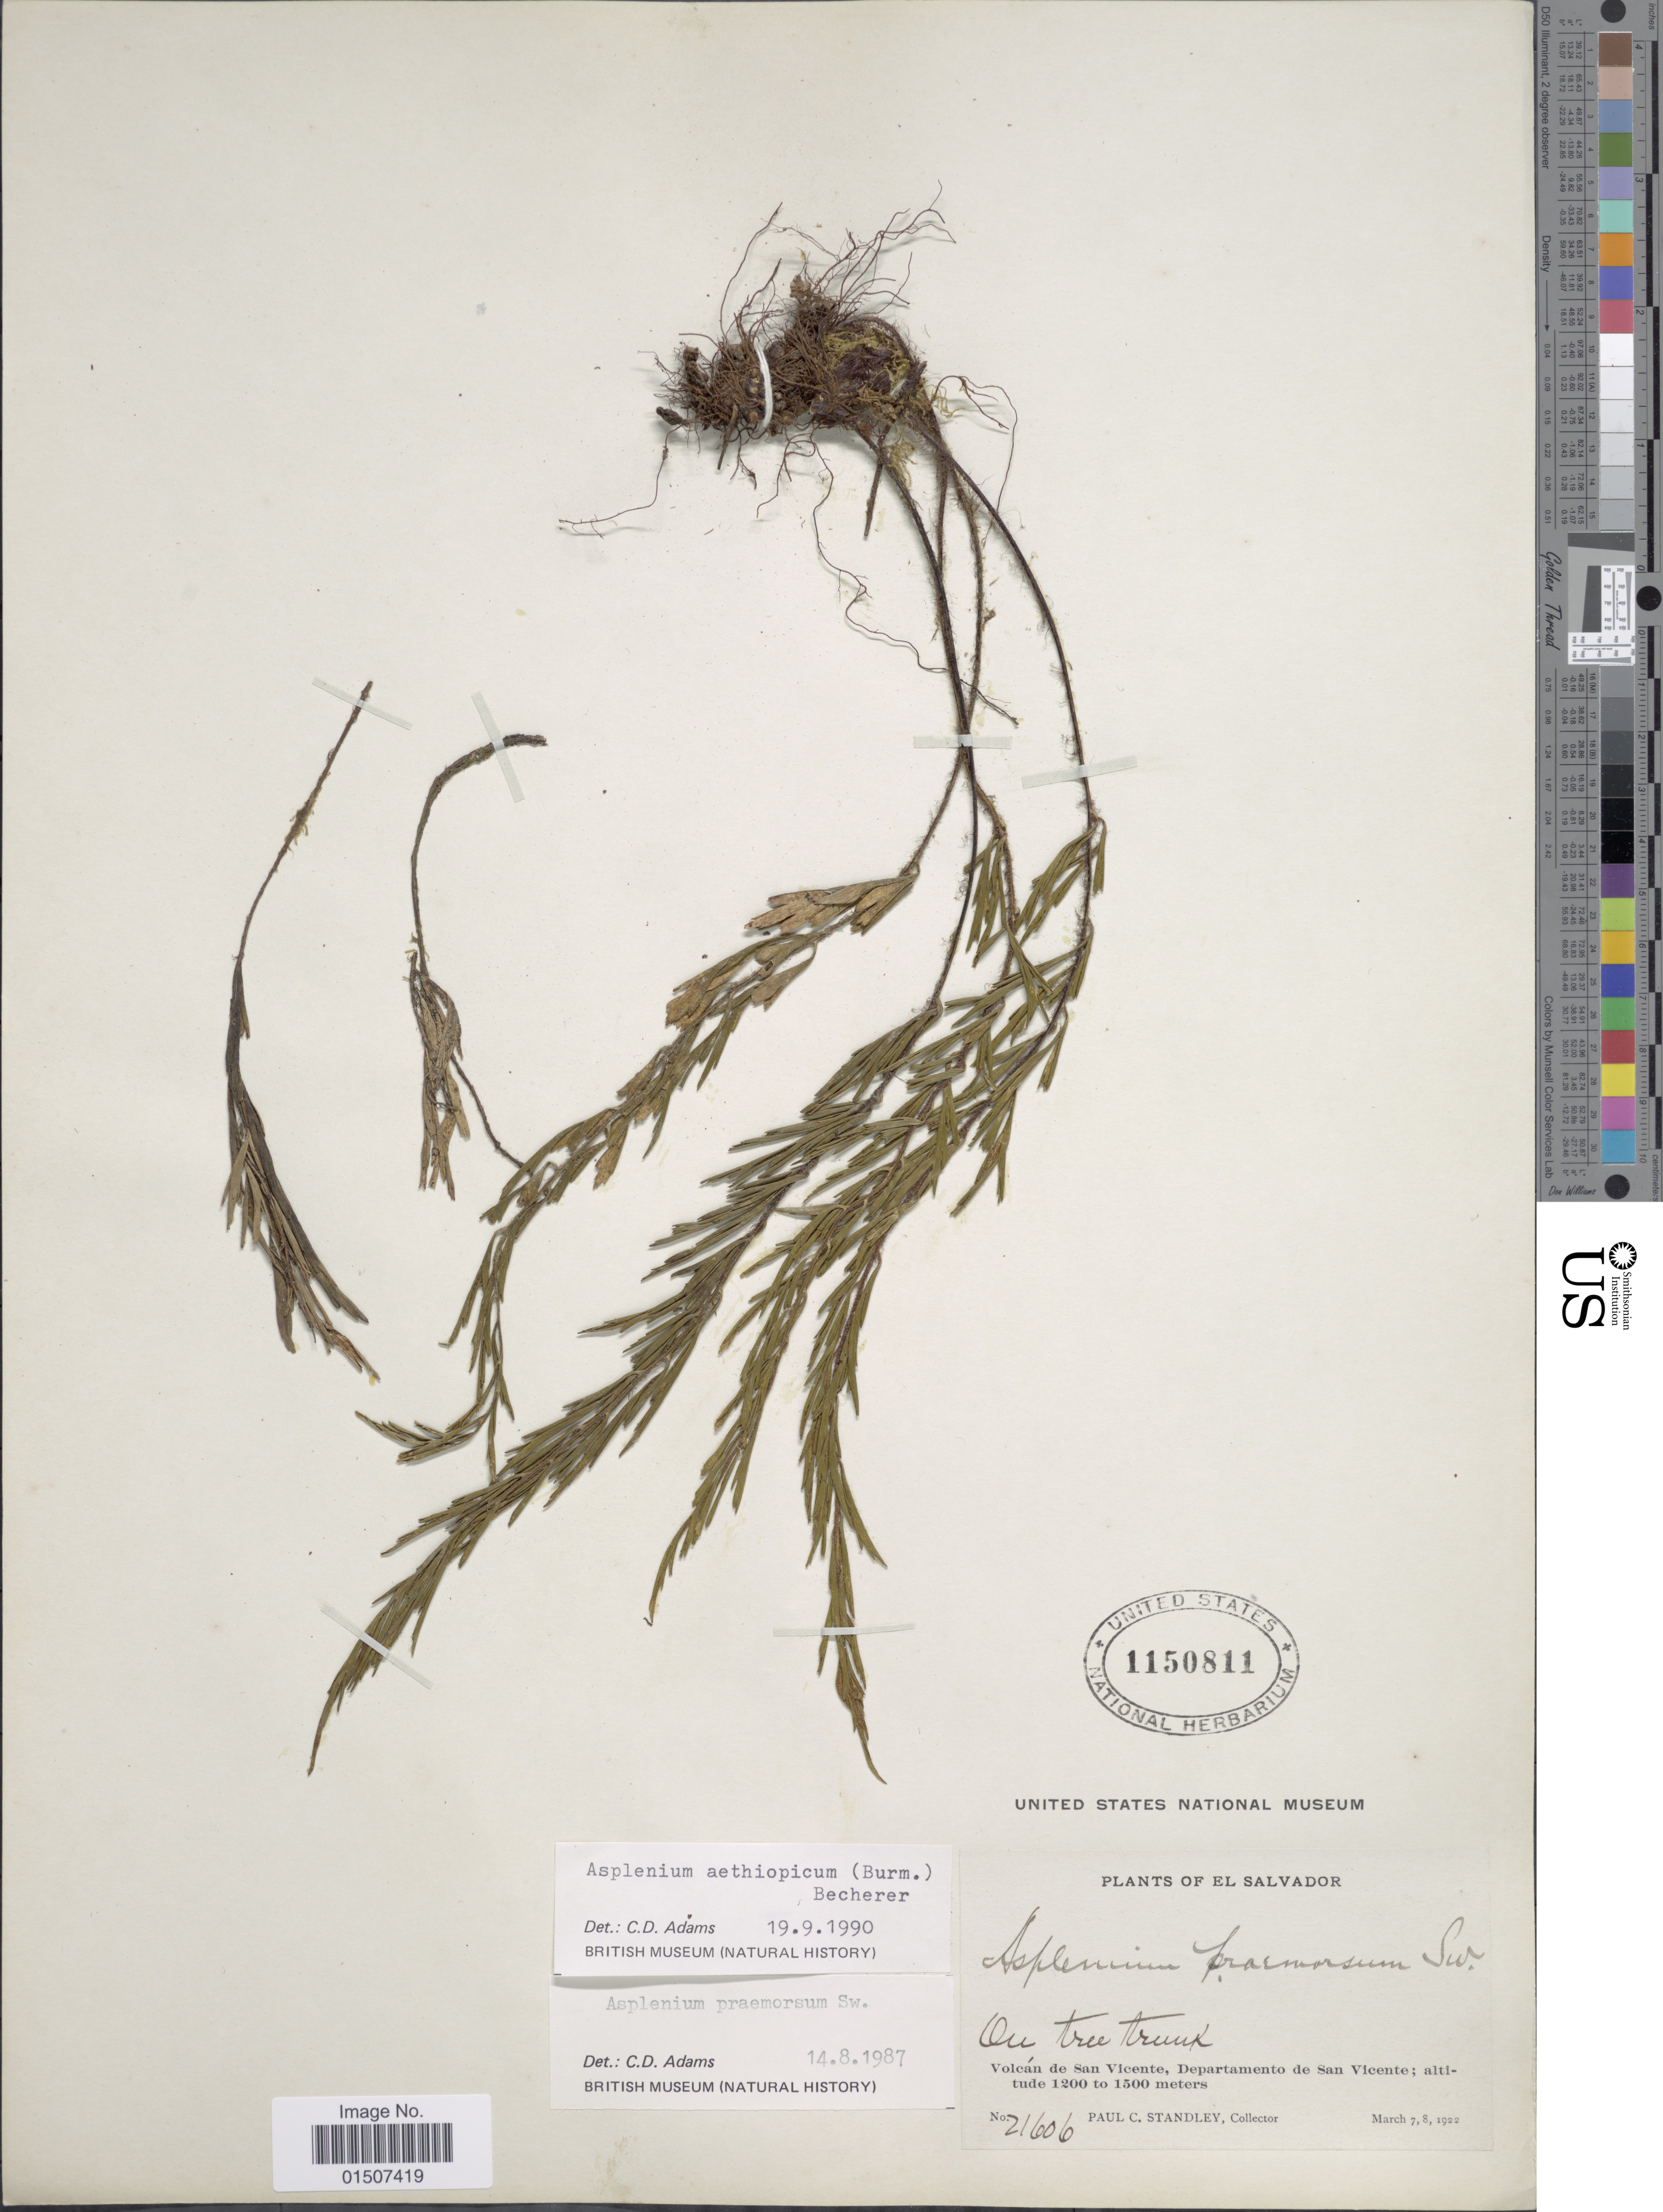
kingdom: Plantae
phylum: Tracheophyta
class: Polypodiopsida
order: Polypodiales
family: Aspleniaceae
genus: Asplenium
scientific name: Asplenium praemorsum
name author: Sw.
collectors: P. C. Standley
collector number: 21606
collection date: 1922-03-07/1922-03-08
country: El Salvador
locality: Volcán de San Vicente, Departamento de San Vicente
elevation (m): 1200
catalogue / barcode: US 1150811